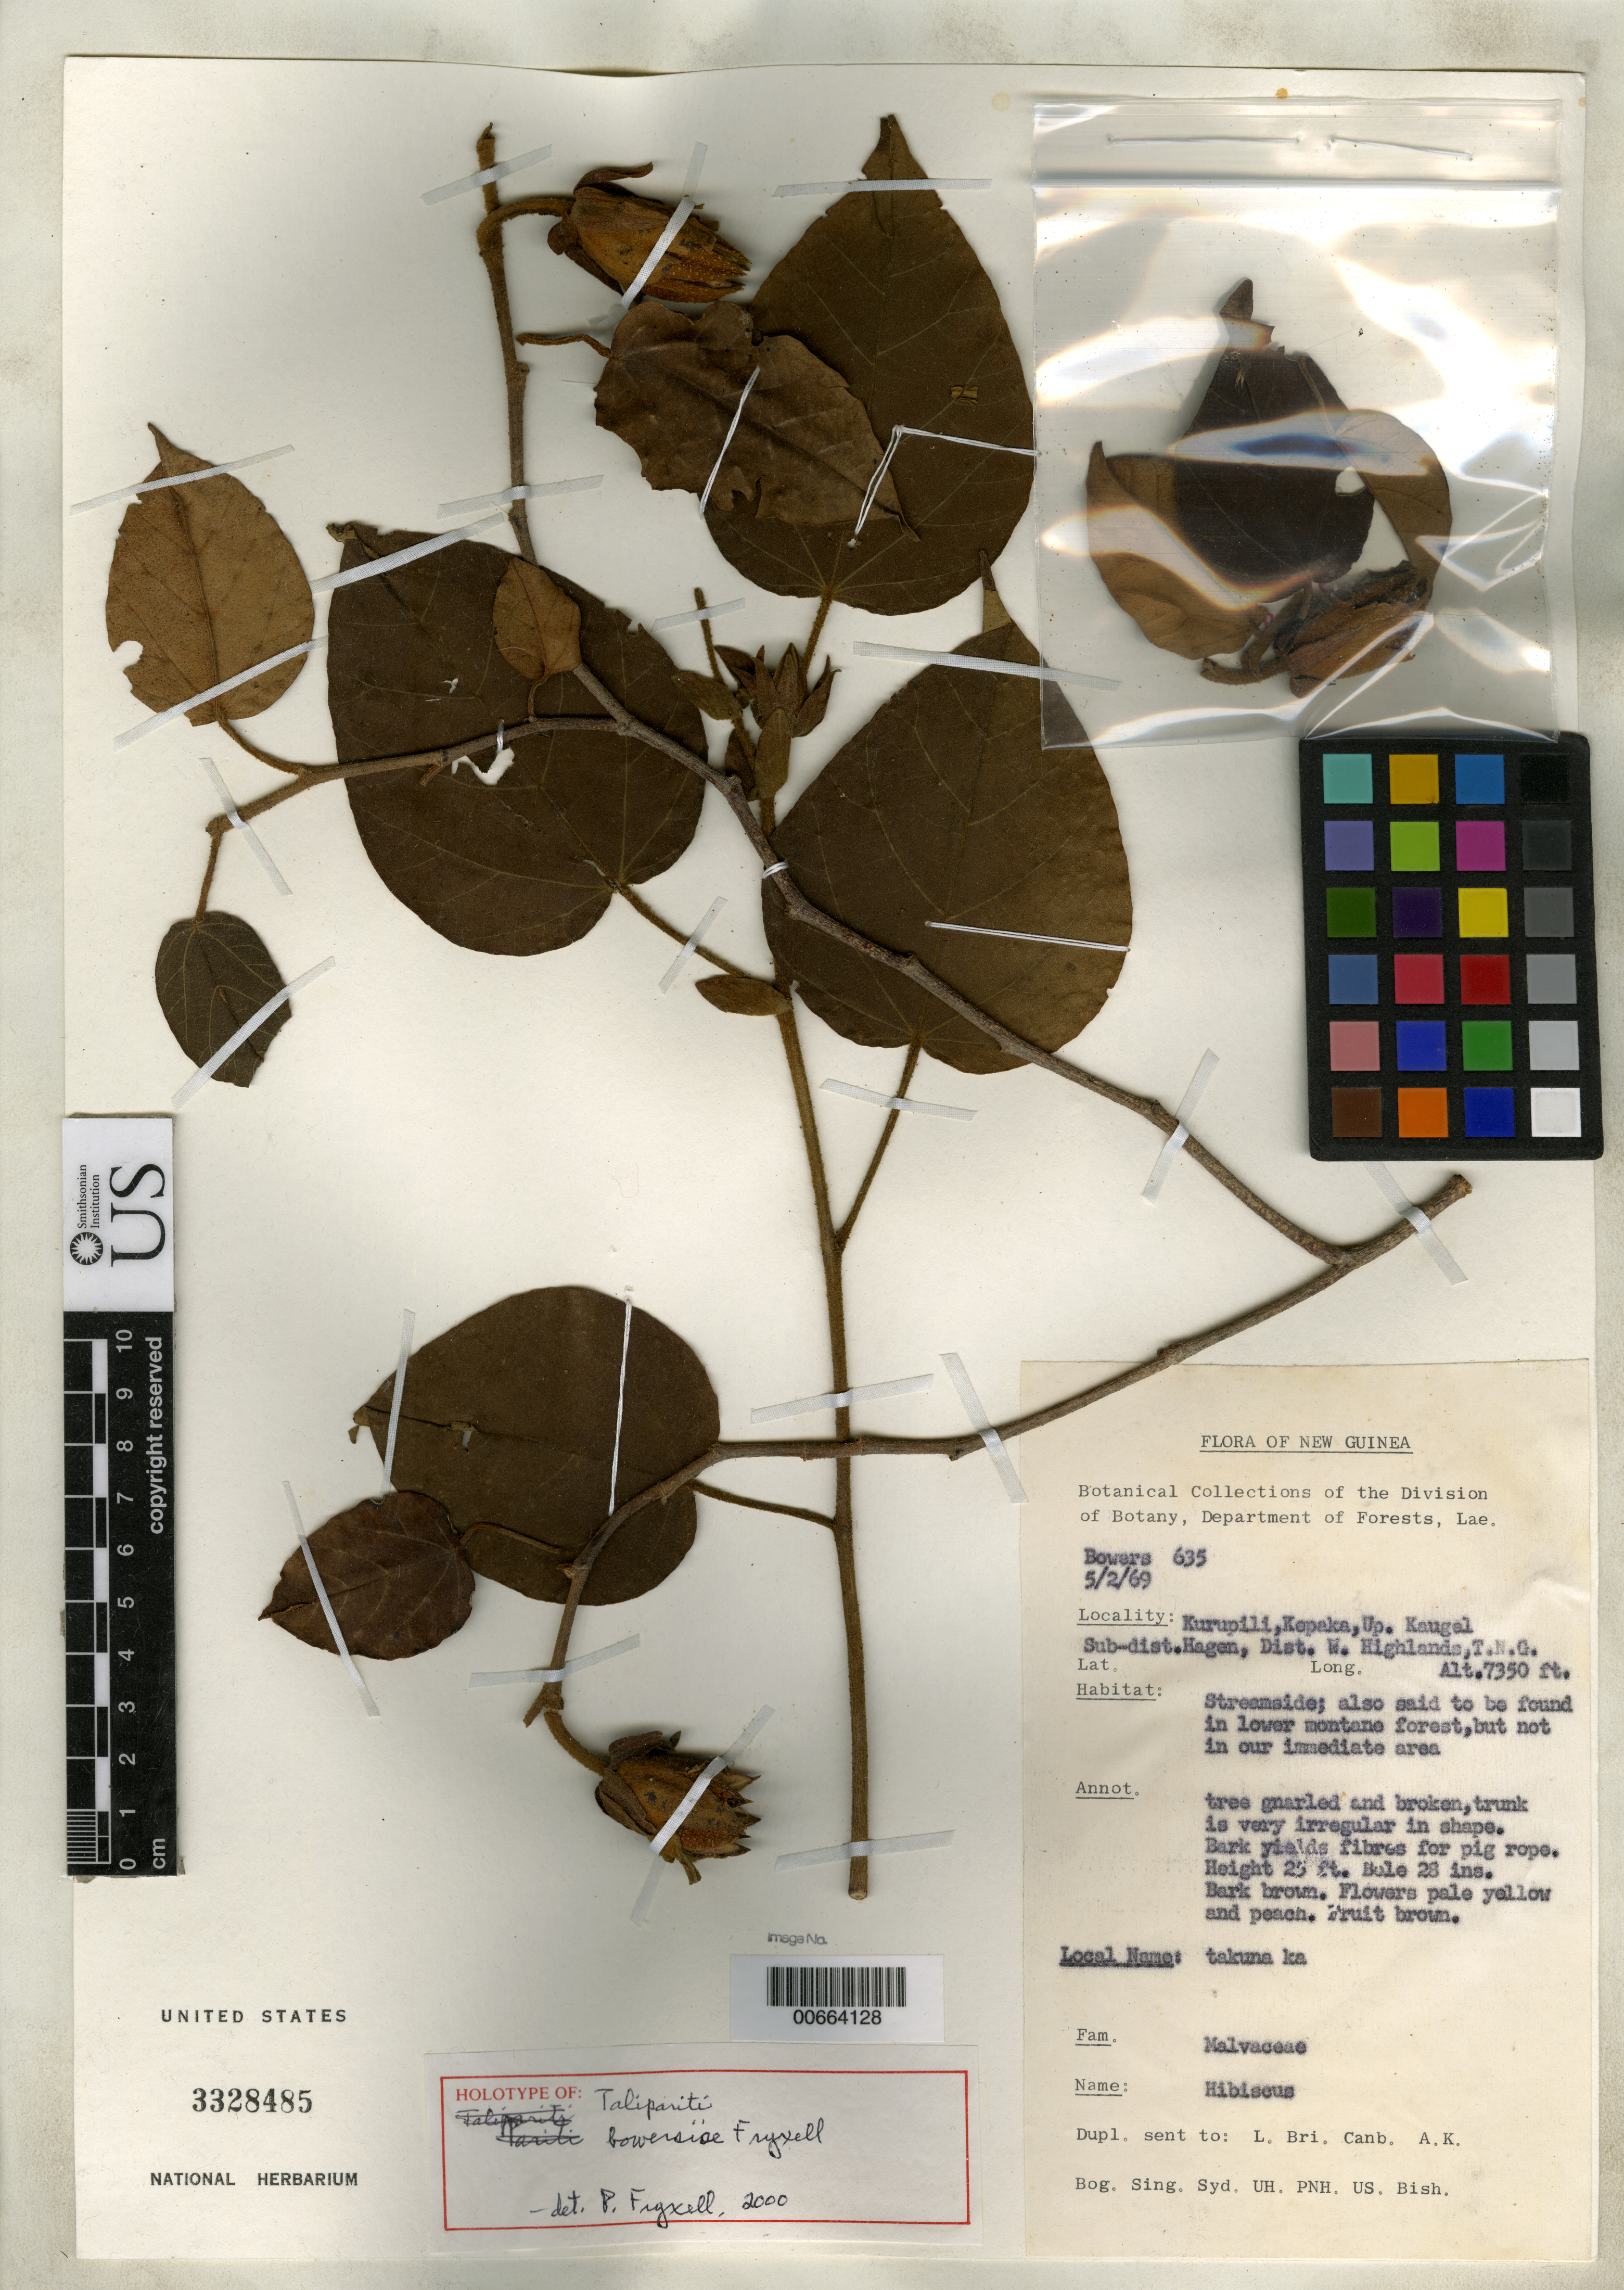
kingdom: Plantae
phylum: Tracheophyta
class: Magnoliopsida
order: Malvales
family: Malvaceae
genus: Talipariti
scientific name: Talipariti bowersiae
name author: Fryxell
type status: Holotype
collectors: N. Bowers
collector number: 635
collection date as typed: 05 Feb 1969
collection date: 1969-02-05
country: Papua New Guinea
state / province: Western Highlands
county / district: Mount Hagen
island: New Guinea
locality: Kurupili, Kepaka, Upper Kaugal.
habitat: Streamside; also said to be found in the lower montane forest.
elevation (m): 2240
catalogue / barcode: US 3328485